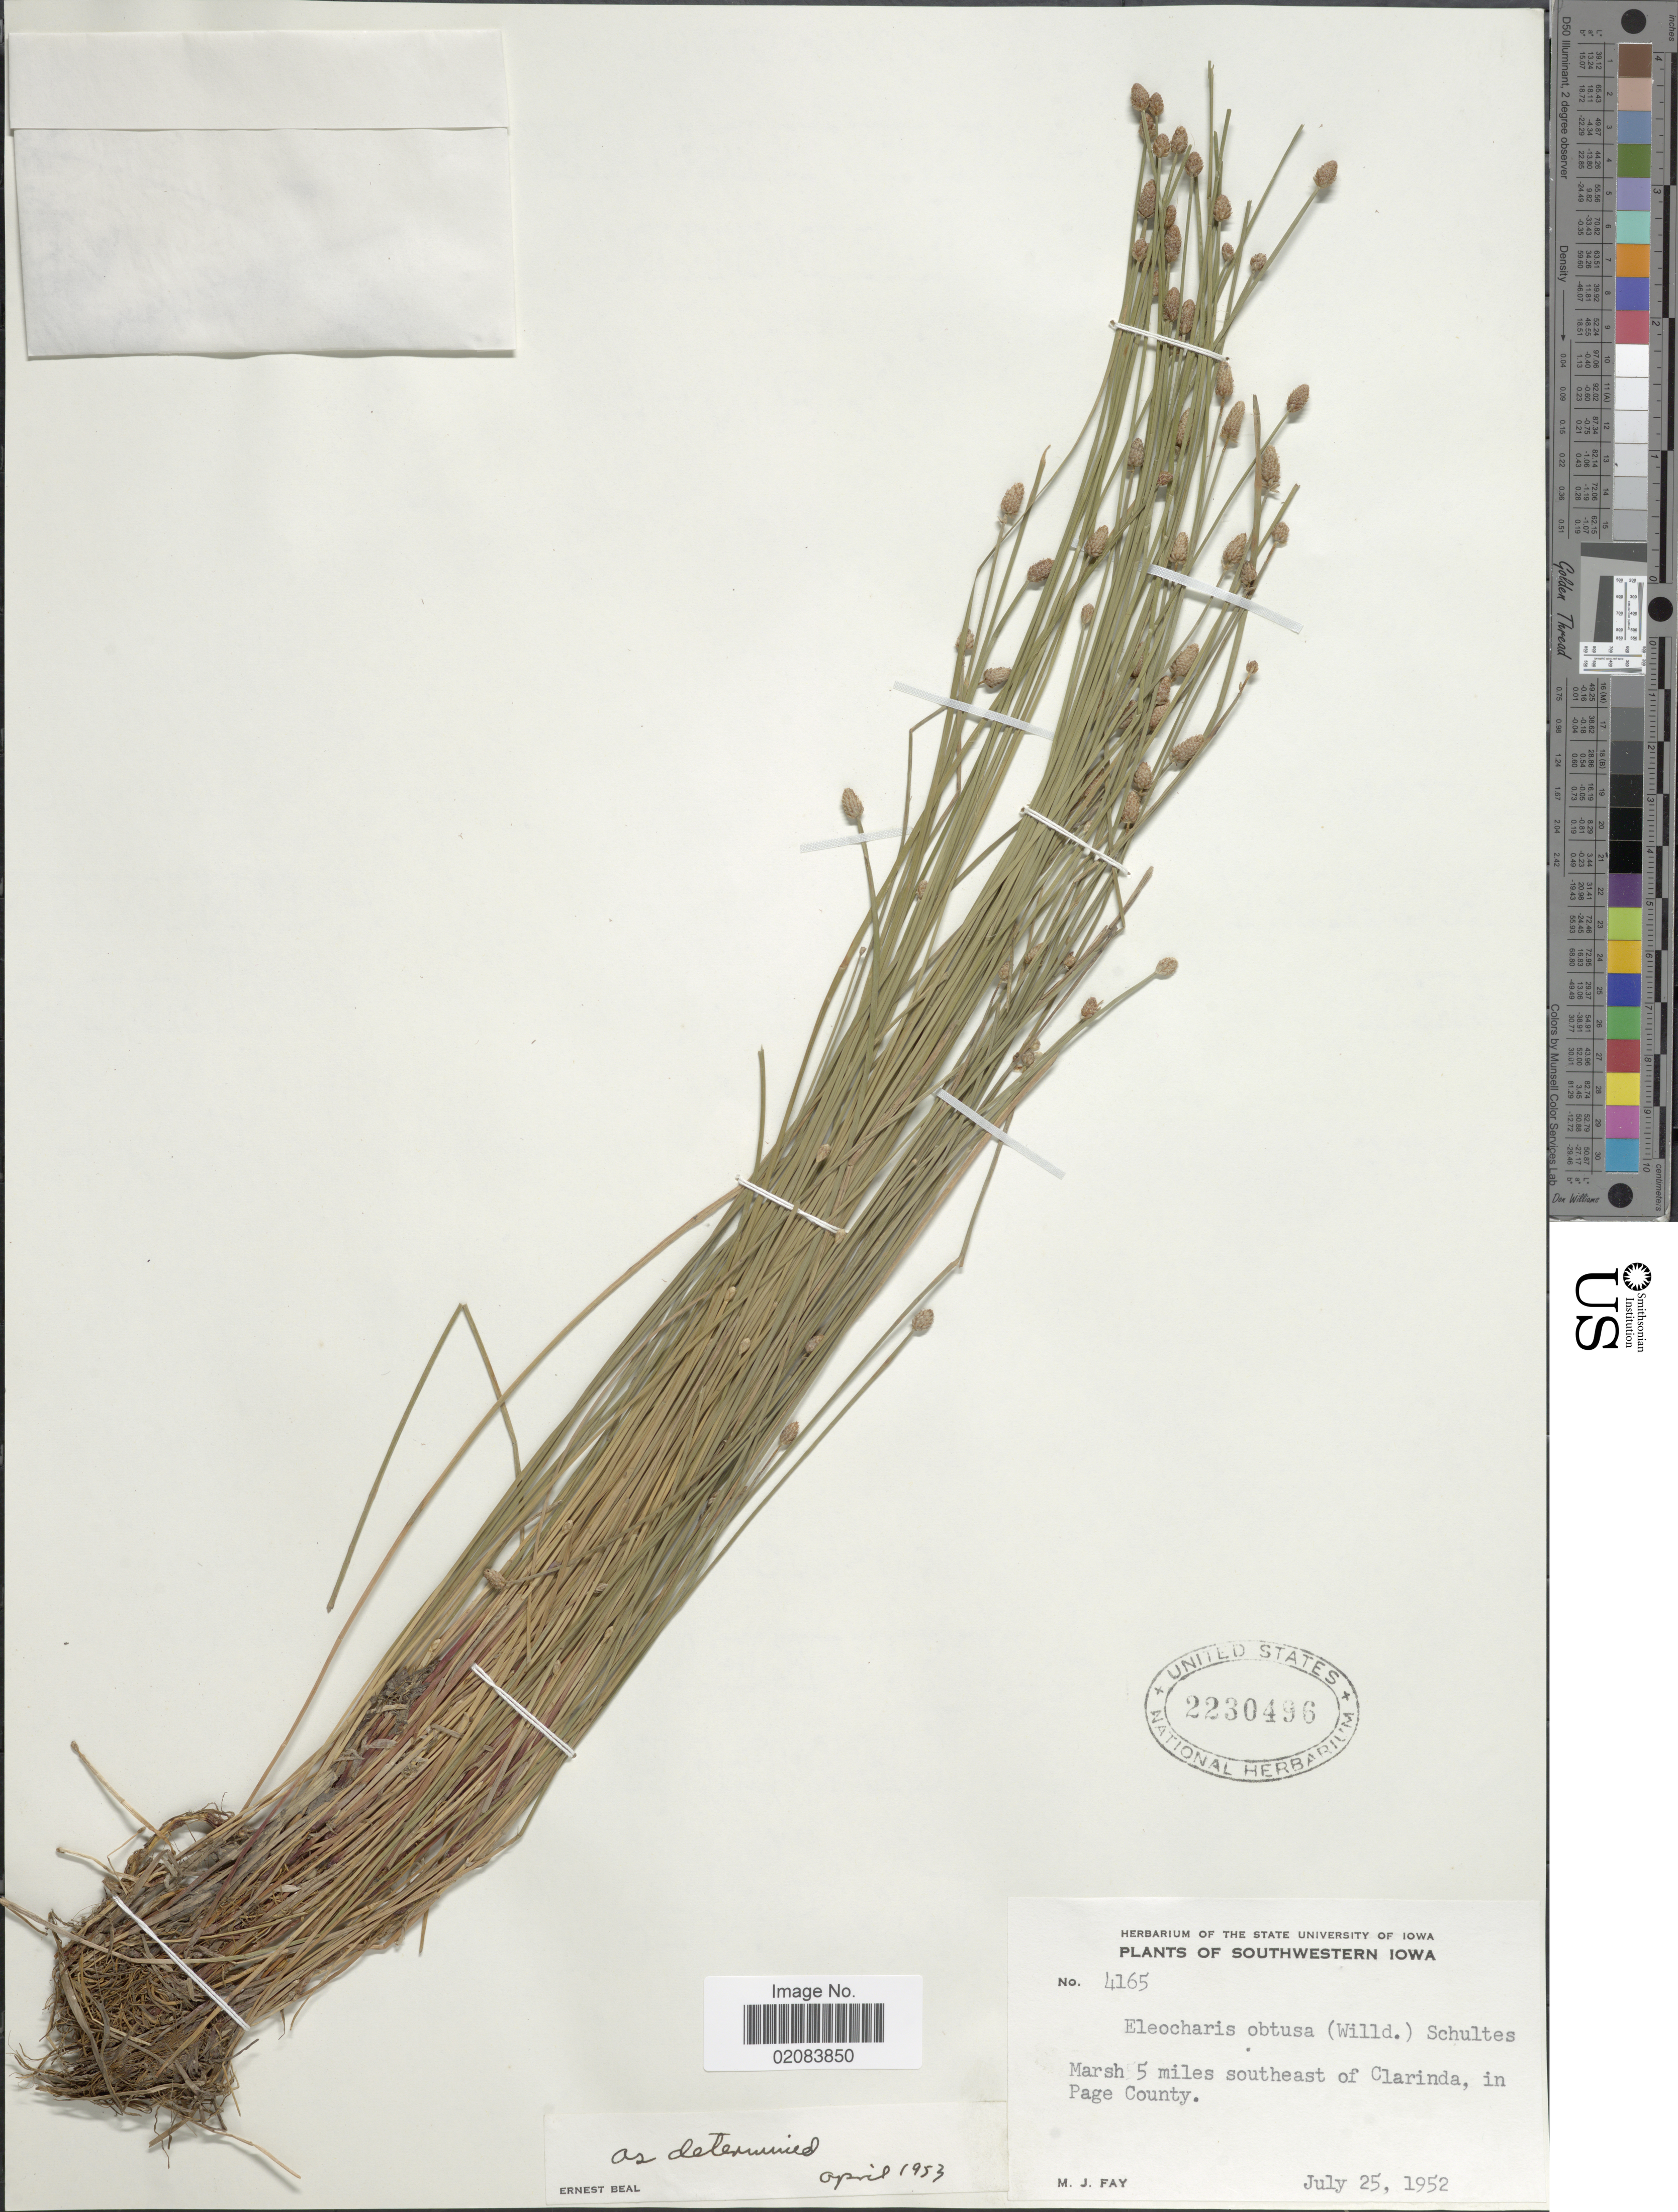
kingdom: Plantae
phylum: Tracheophyta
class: Liliopsida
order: Poales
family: Cyperaceae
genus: Eleocharis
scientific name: Eleocharis obtusa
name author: (Willd.) Schult.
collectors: M. Fay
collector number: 4165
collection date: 1952-07-25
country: United States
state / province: Iowa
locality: Southwestern Iowa. Marsh 5 miles southeast of Clarinda, in Page County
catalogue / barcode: US 2230496